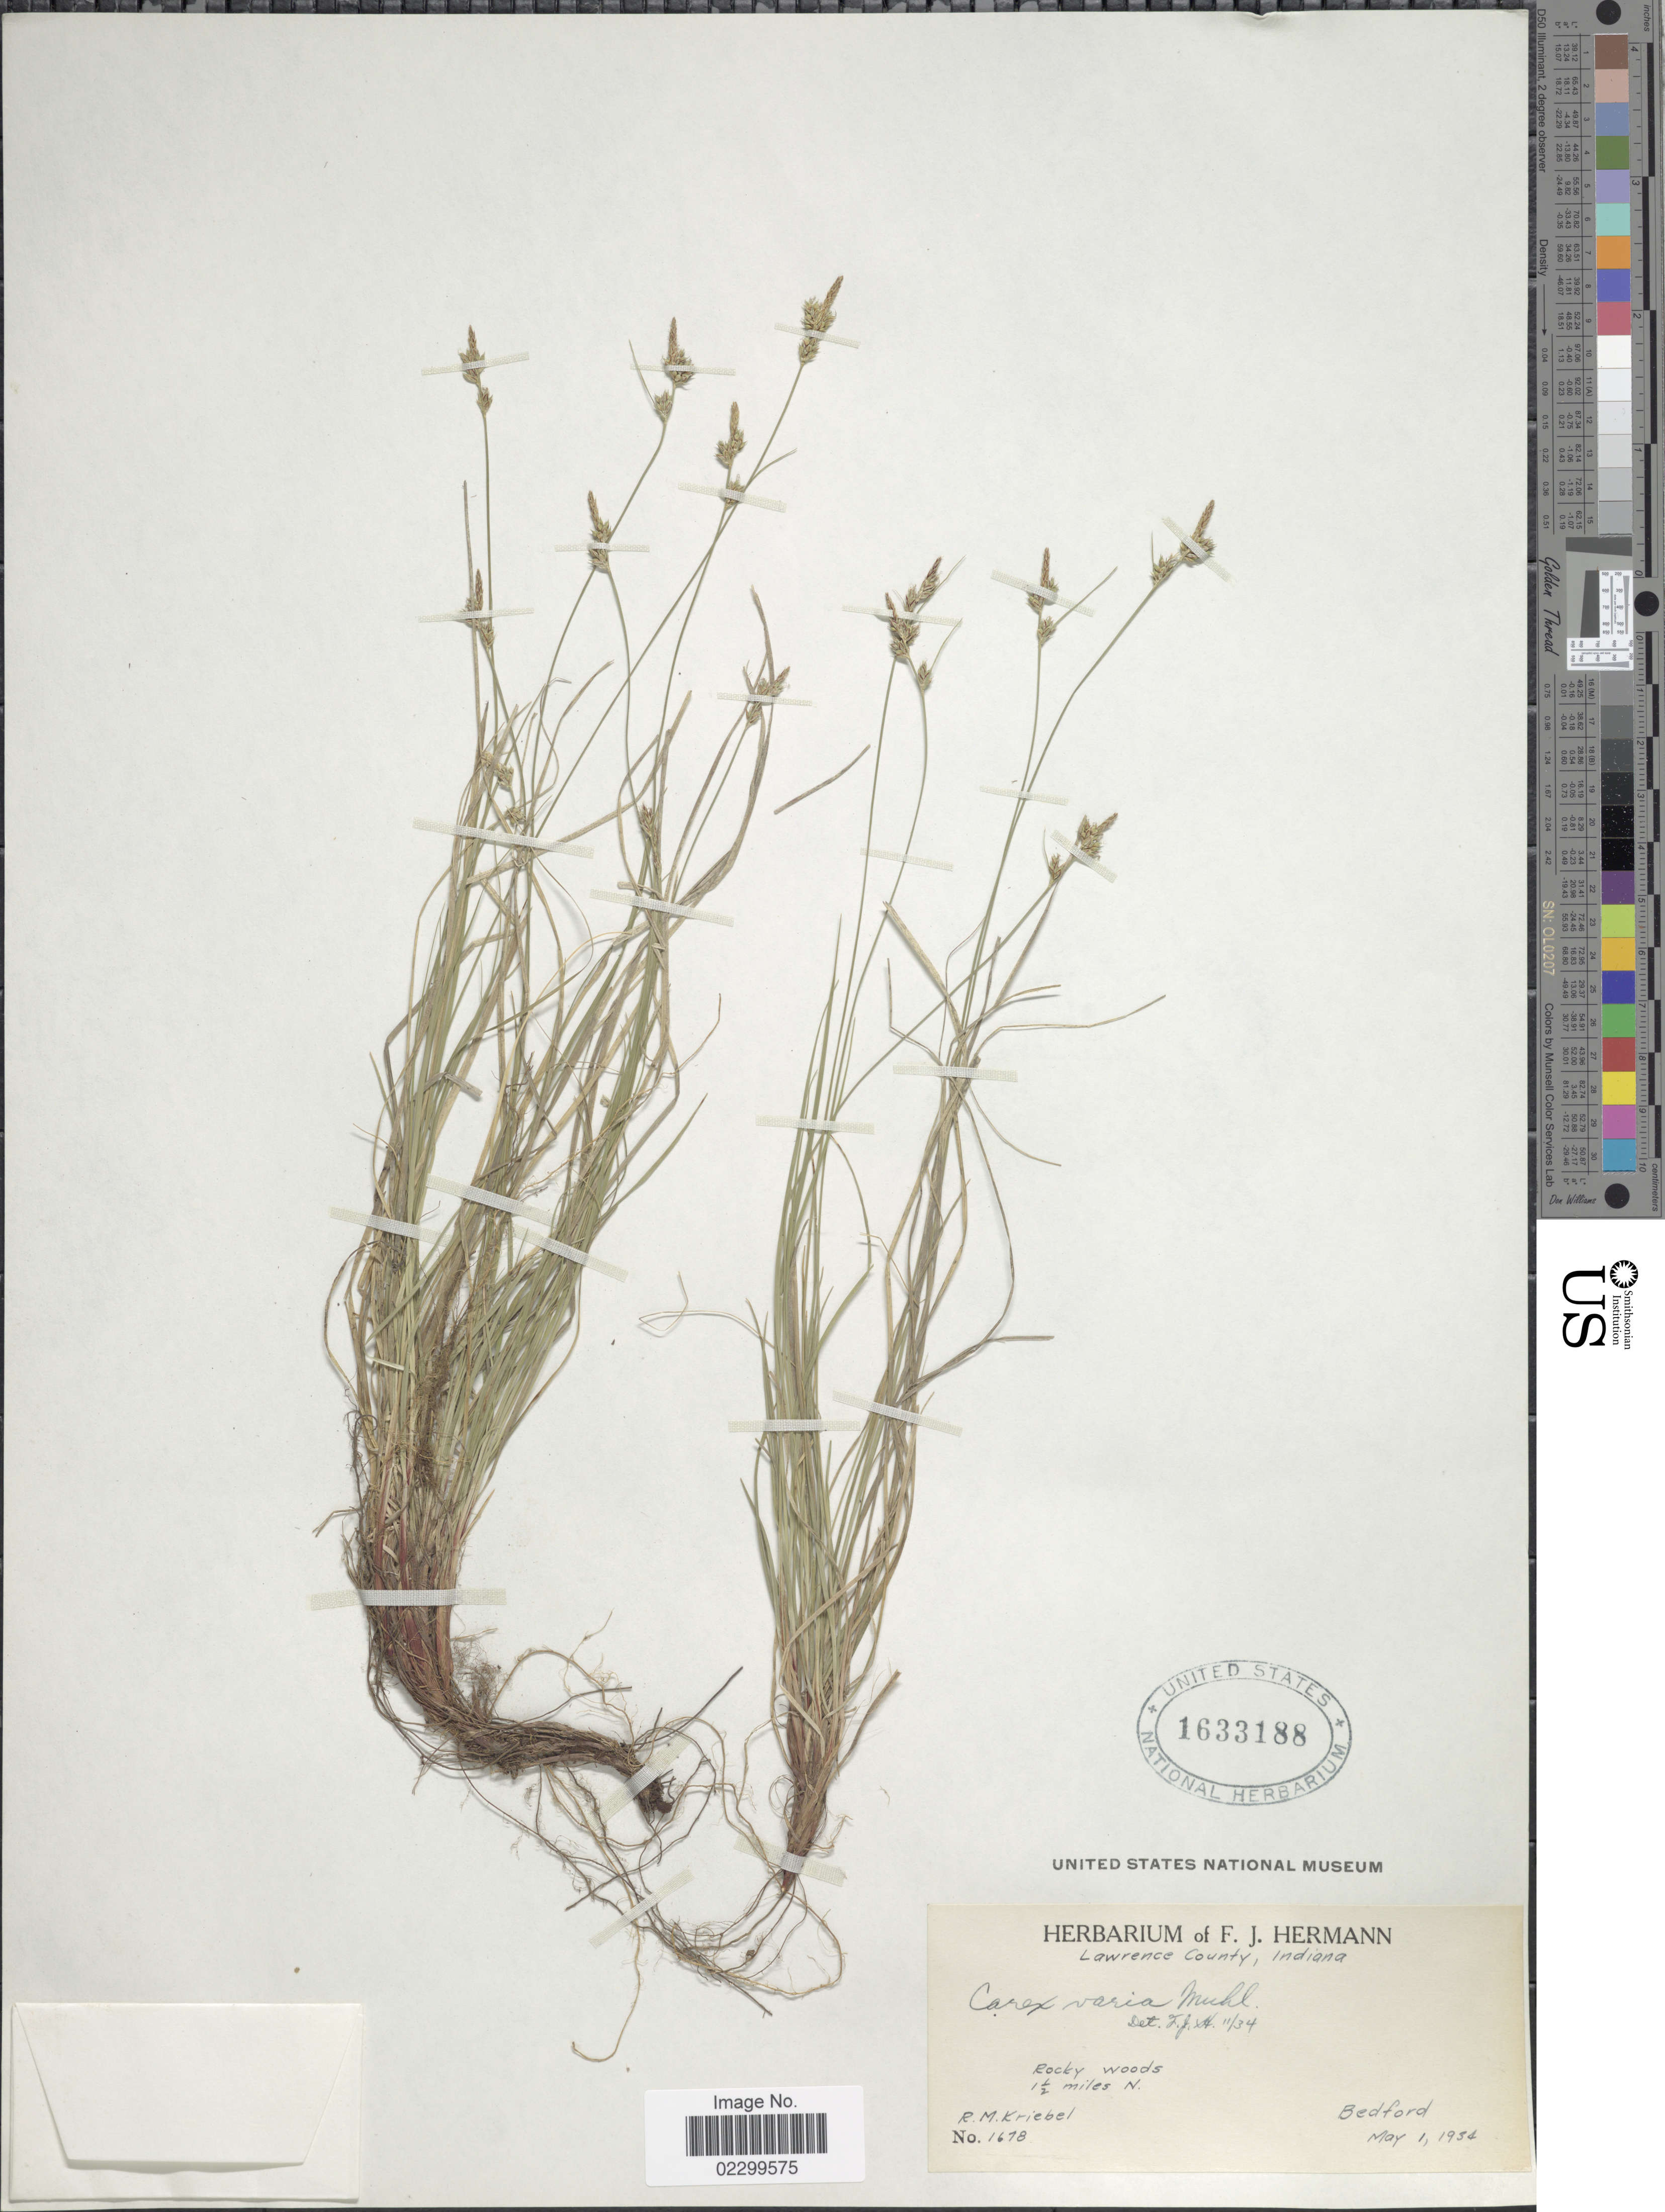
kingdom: Plantae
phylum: Tracheophyta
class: Liliopsida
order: Poales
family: Cyperaceae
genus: Carex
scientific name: Carex albicans var. albicans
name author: Willd. ex Spreng.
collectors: R. M. Kriebel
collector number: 1678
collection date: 1934-05-01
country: United States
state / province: Indiana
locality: Lawrence County, rocky woods, 1 1/2 miles N. Bedford.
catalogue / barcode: US 1633188